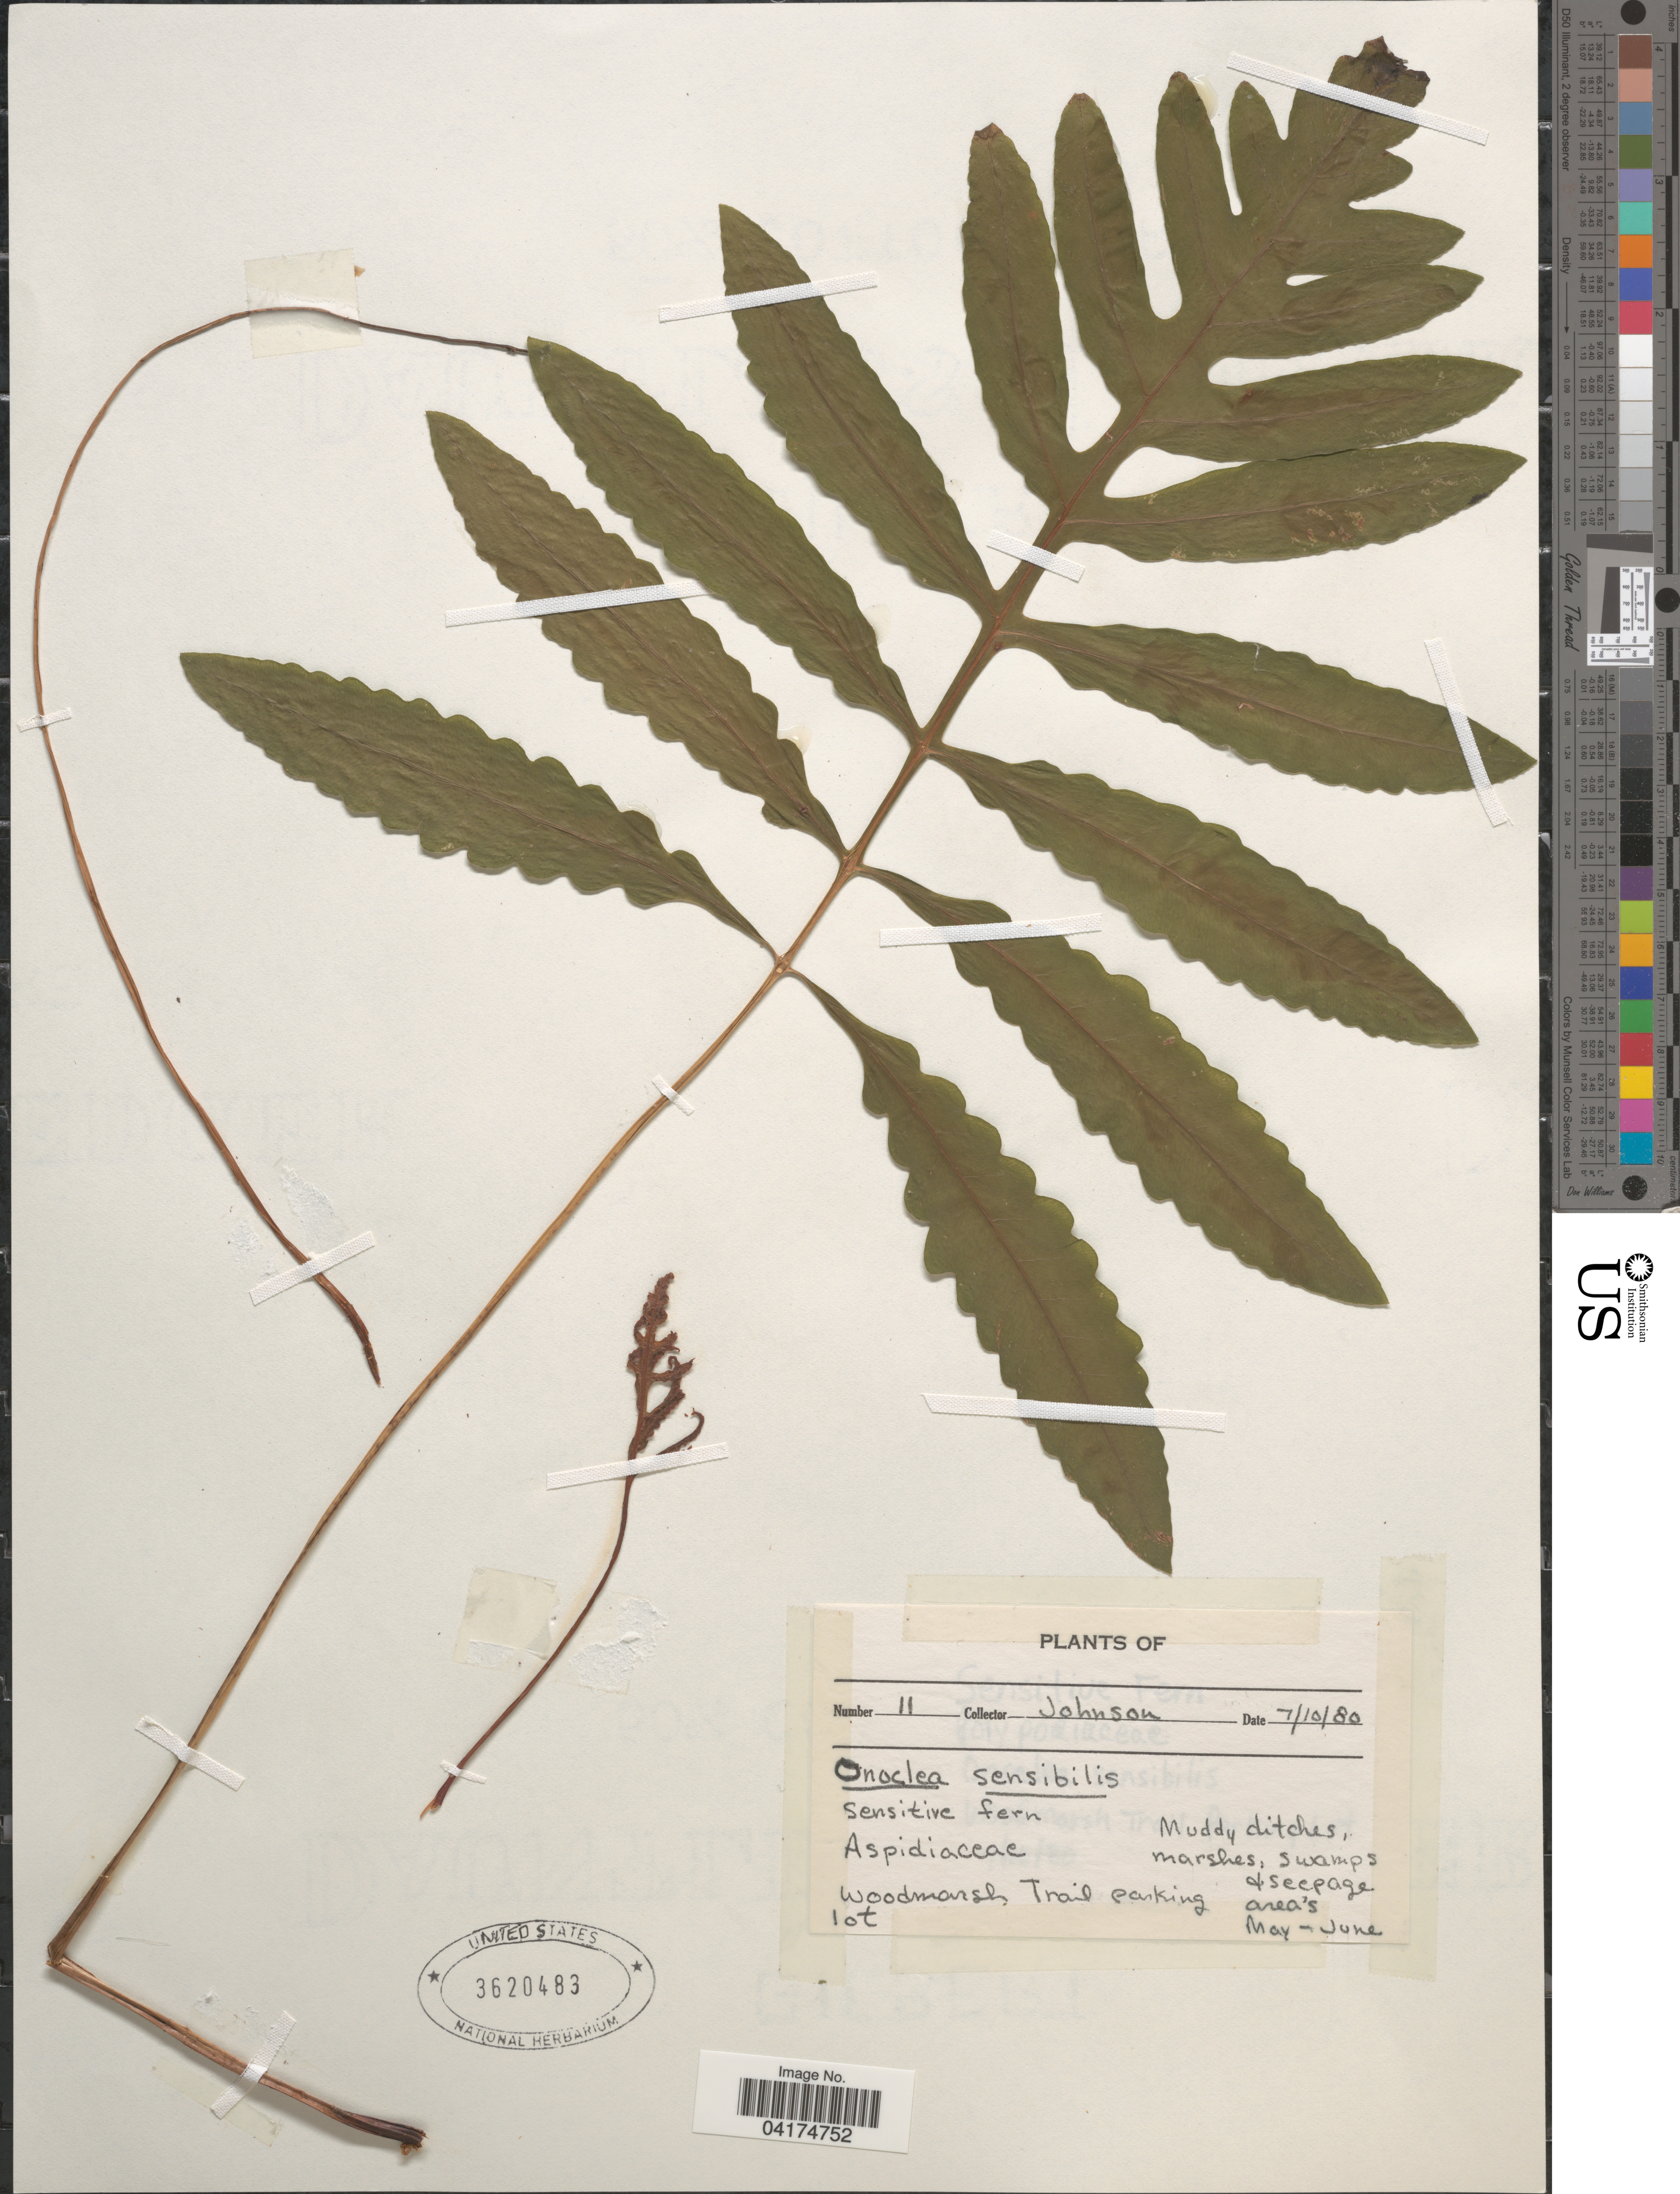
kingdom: Plantae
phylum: Tracheophyta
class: Polypodiopsida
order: Polypodiales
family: Onocleaceae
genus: Onoclea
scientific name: Onoclea sensibilis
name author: L.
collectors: -- Johnson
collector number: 11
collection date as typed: Transcribed d/m/y: 7/10/80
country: United States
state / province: Virginia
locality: Woodmarsh Trail parking lot.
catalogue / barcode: US 3620483